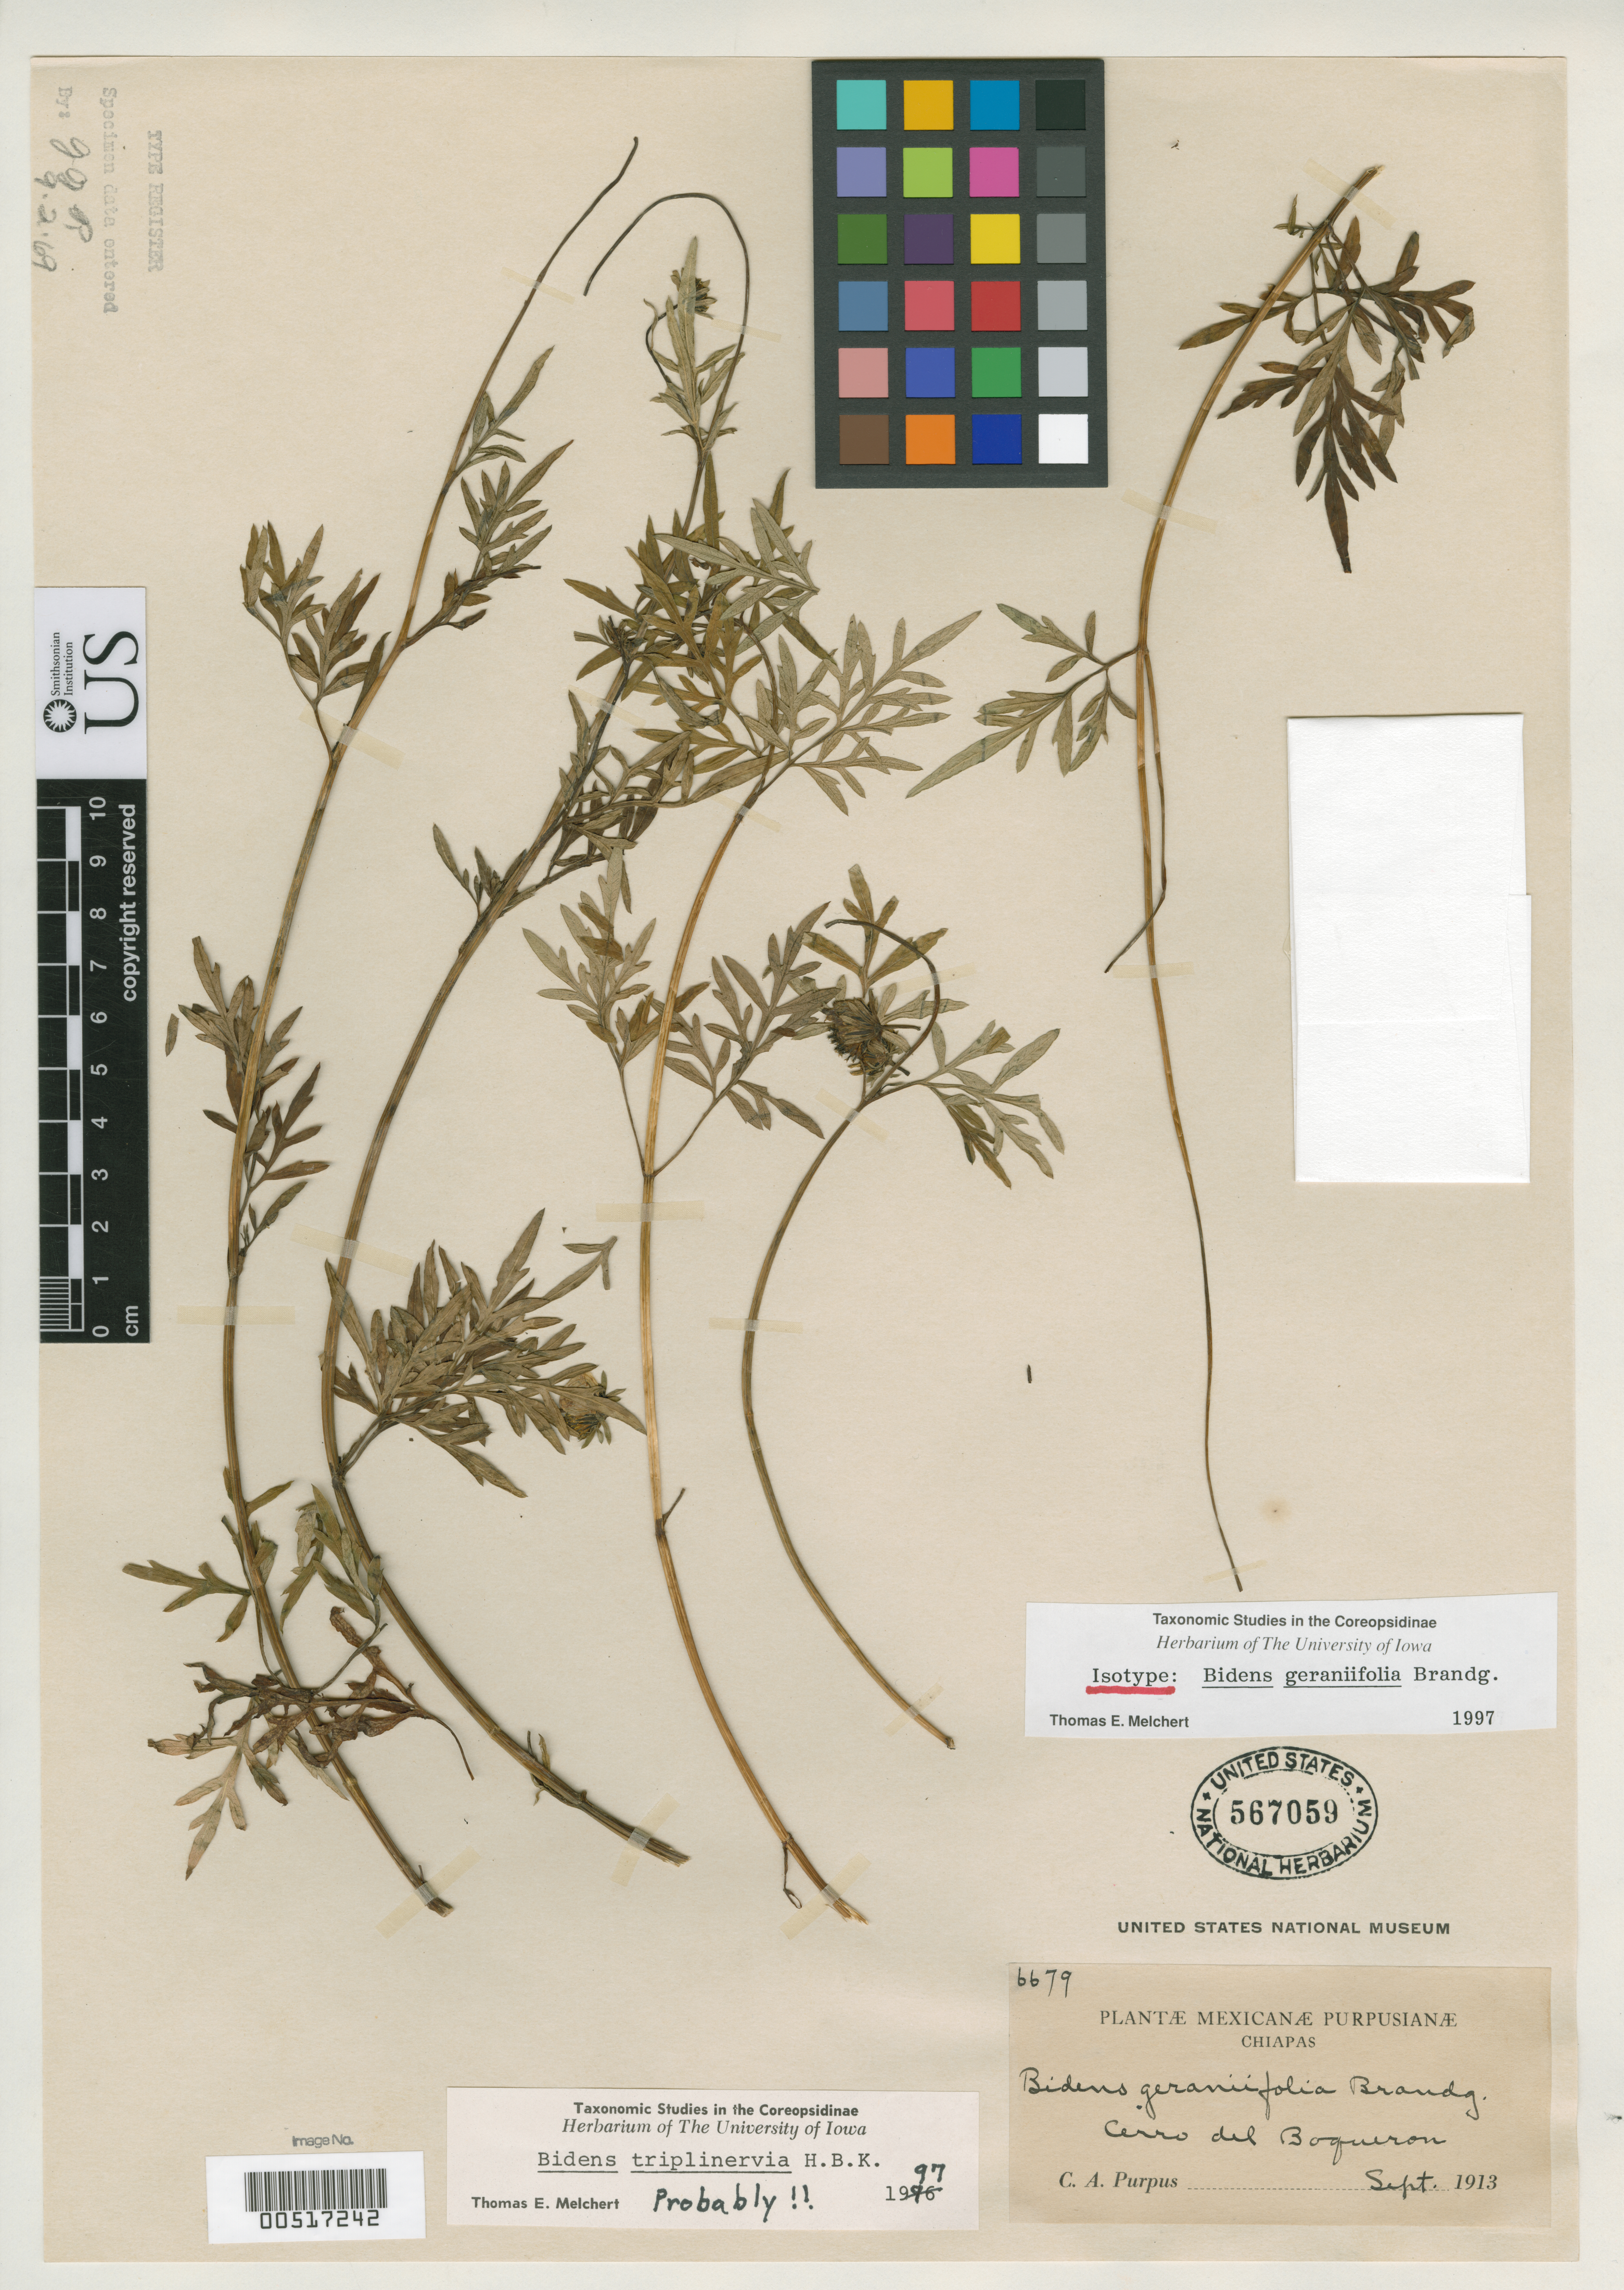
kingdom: Plantae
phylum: Tracheophyta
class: Magnoliopsida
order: Asterales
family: Asteraceae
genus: Bidens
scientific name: Bidens geraniifolia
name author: Brandegee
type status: Isotype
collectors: C. A. Purpus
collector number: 6679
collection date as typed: Sep 1913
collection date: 1913-09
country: Mexico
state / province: Chiapas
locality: Cerro del Boqueron.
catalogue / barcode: US 567059